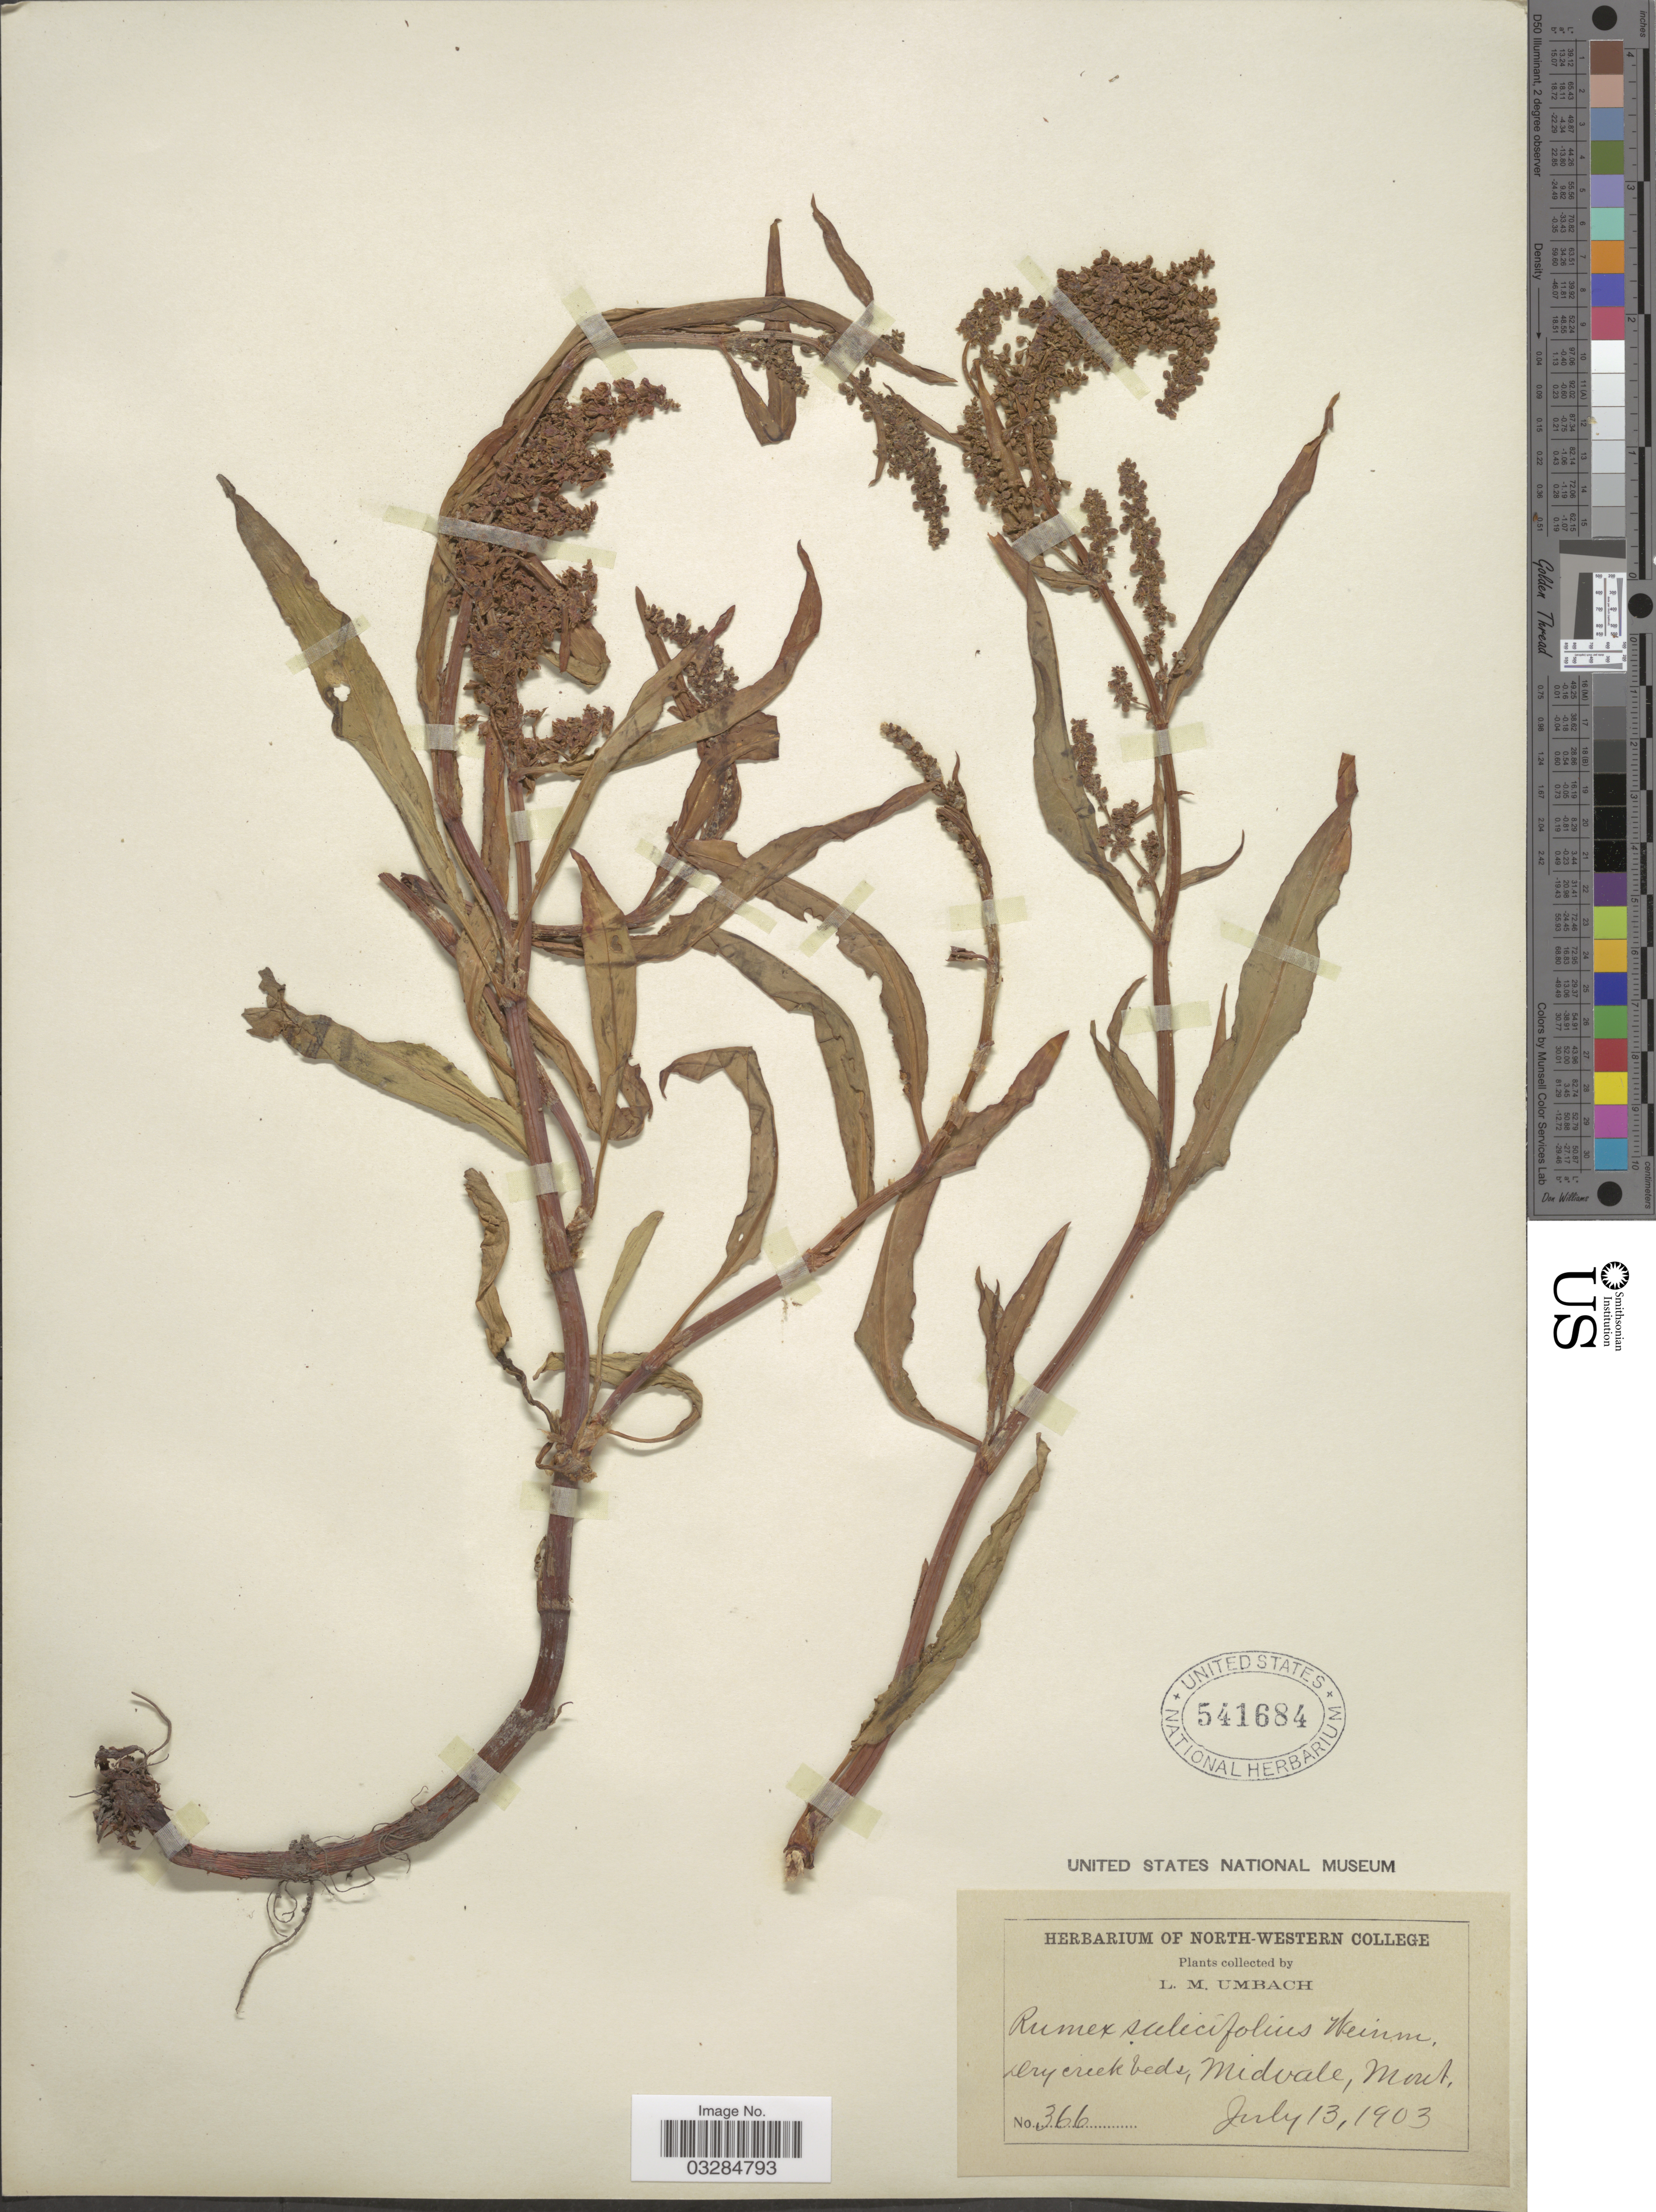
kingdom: Plantae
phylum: Tracheophyta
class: Magnoliopsida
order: Caryophyllales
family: Polygonaceae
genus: Rumex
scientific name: Rumex triangulivalvis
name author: (Danser) Rech. f.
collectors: L. M. Umbach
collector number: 366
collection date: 1903-07-13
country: United States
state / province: Montana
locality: Midvale.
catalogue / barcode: US 541684